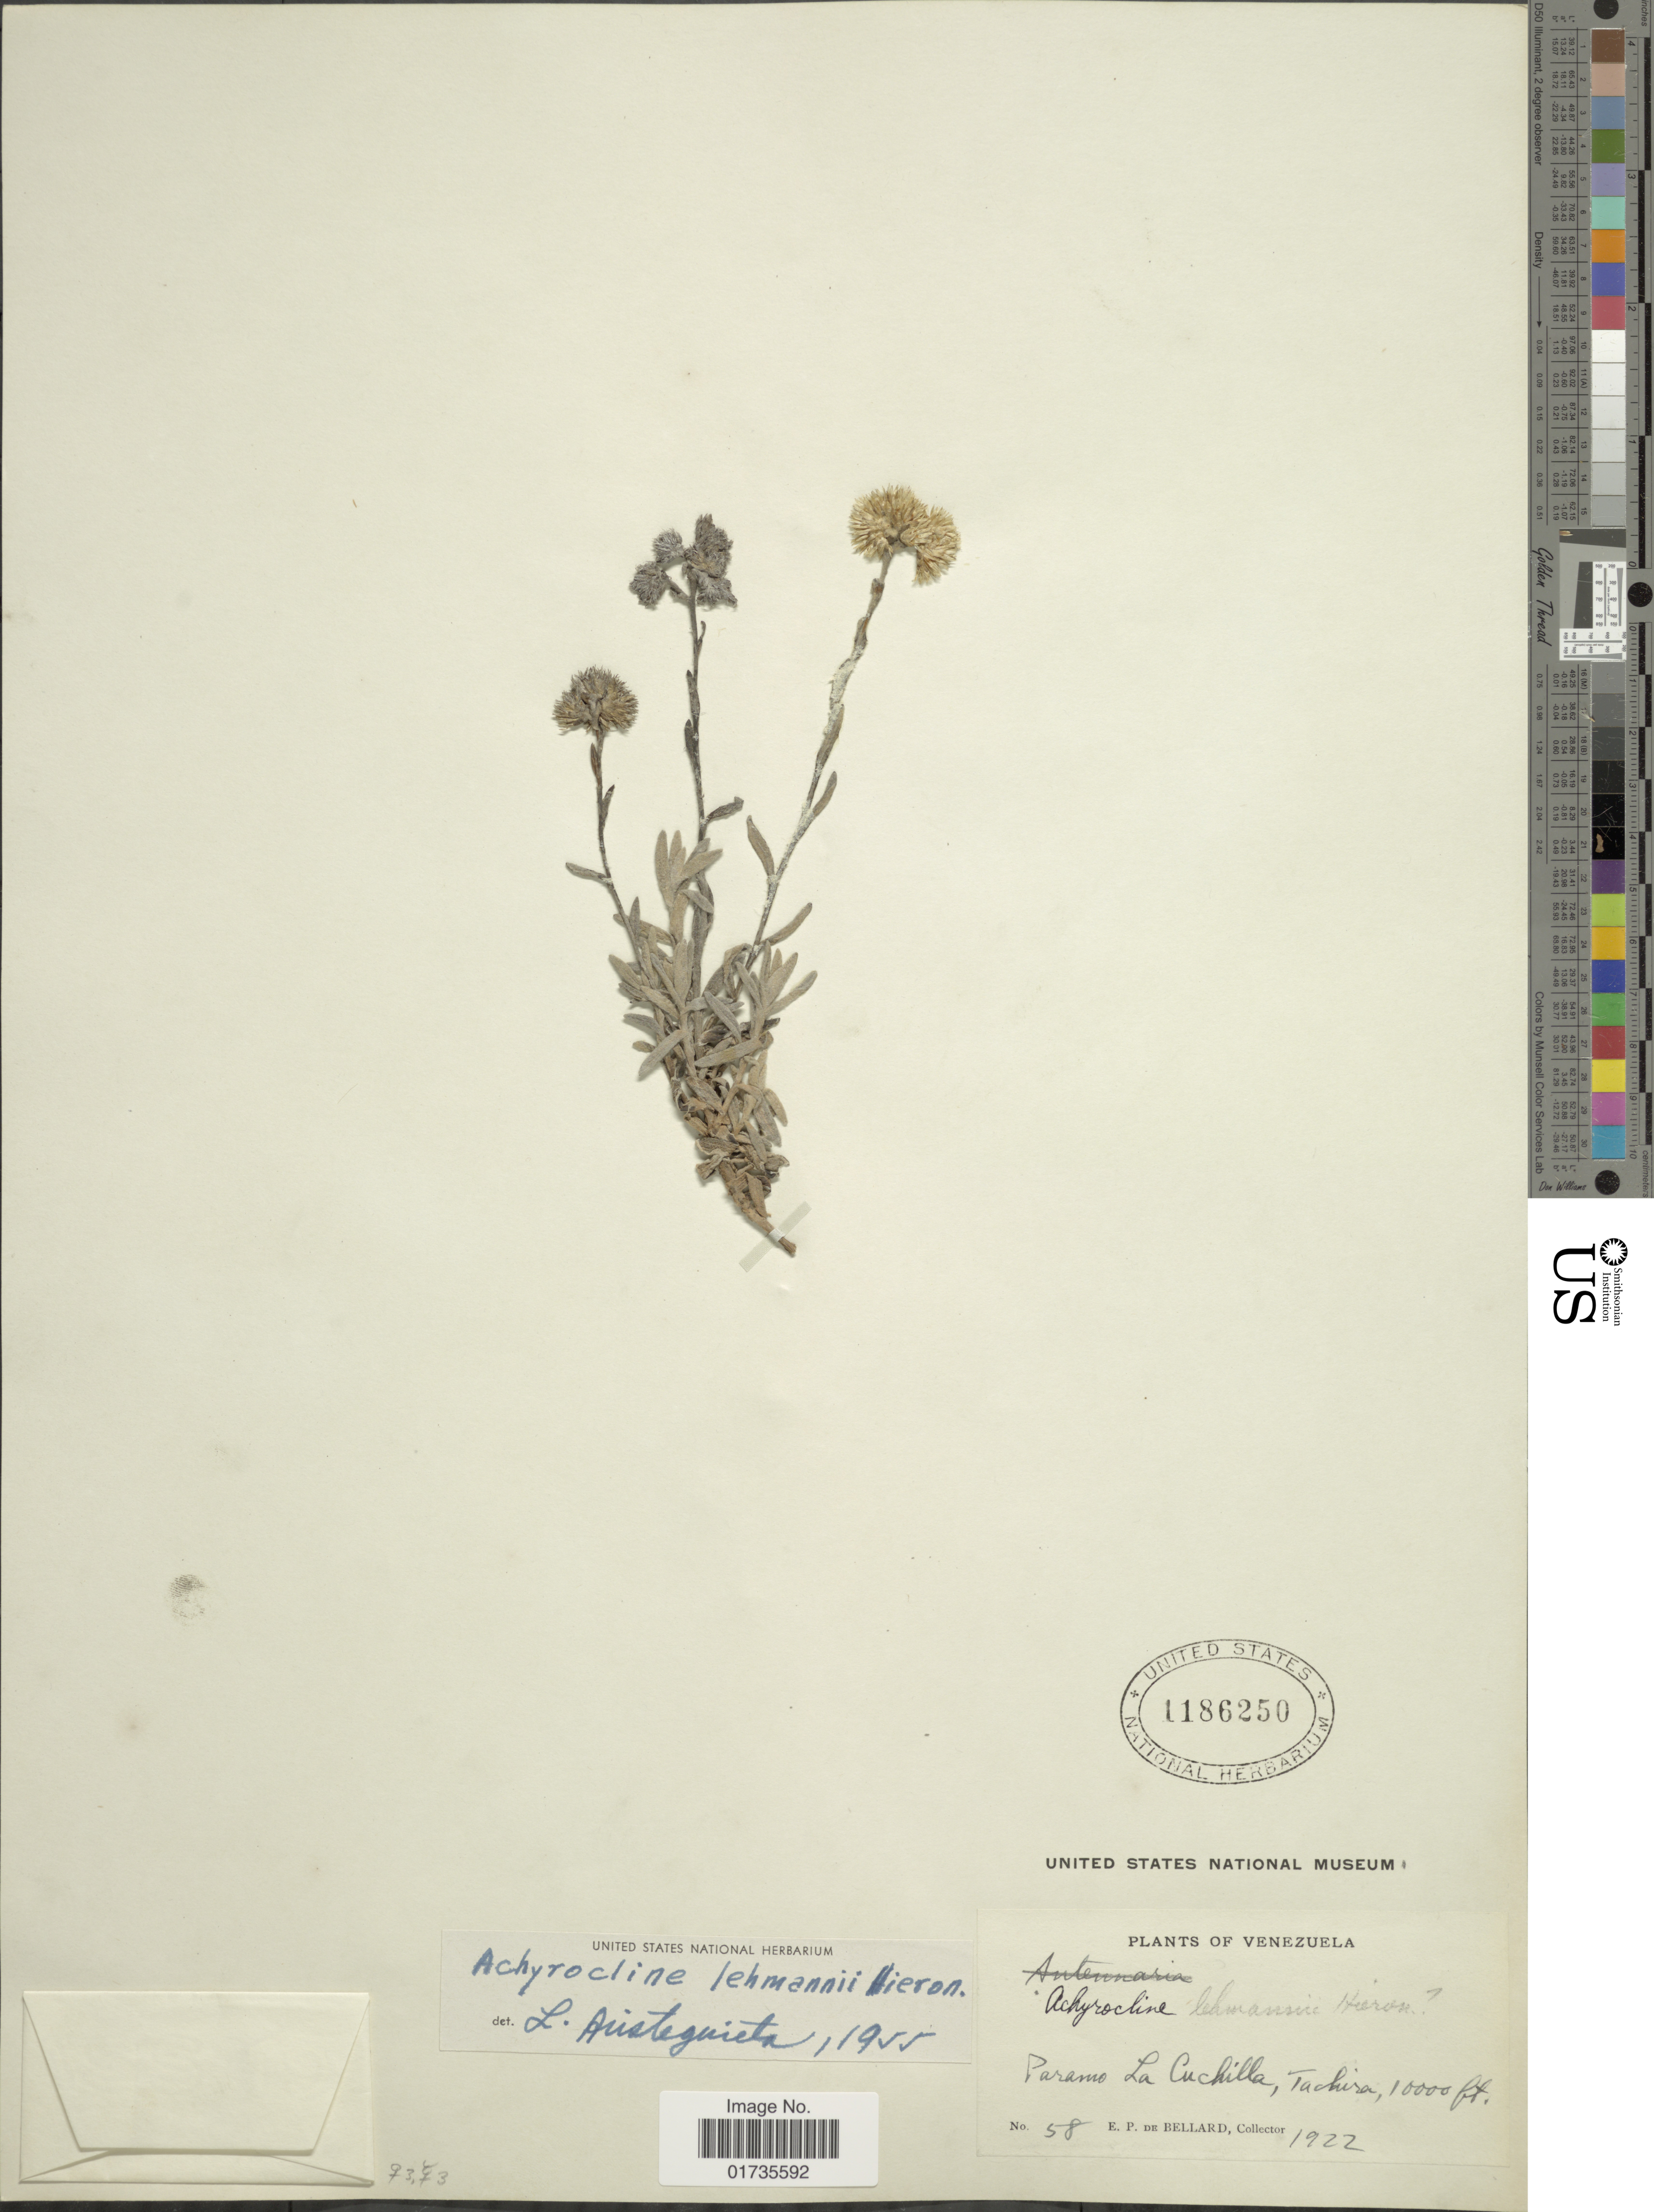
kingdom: Plantae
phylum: Tracheophyta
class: Magnoliopsida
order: Asterales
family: Asteraceae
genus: Achyrocline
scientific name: Achyrocline lehmanni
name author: Hieron.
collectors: E. de Bellard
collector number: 58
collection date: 1922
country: Venezuela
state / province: Tachira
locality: Paramo :La Cuchilla, Tachira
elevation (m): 3048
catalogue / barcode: US 1186250